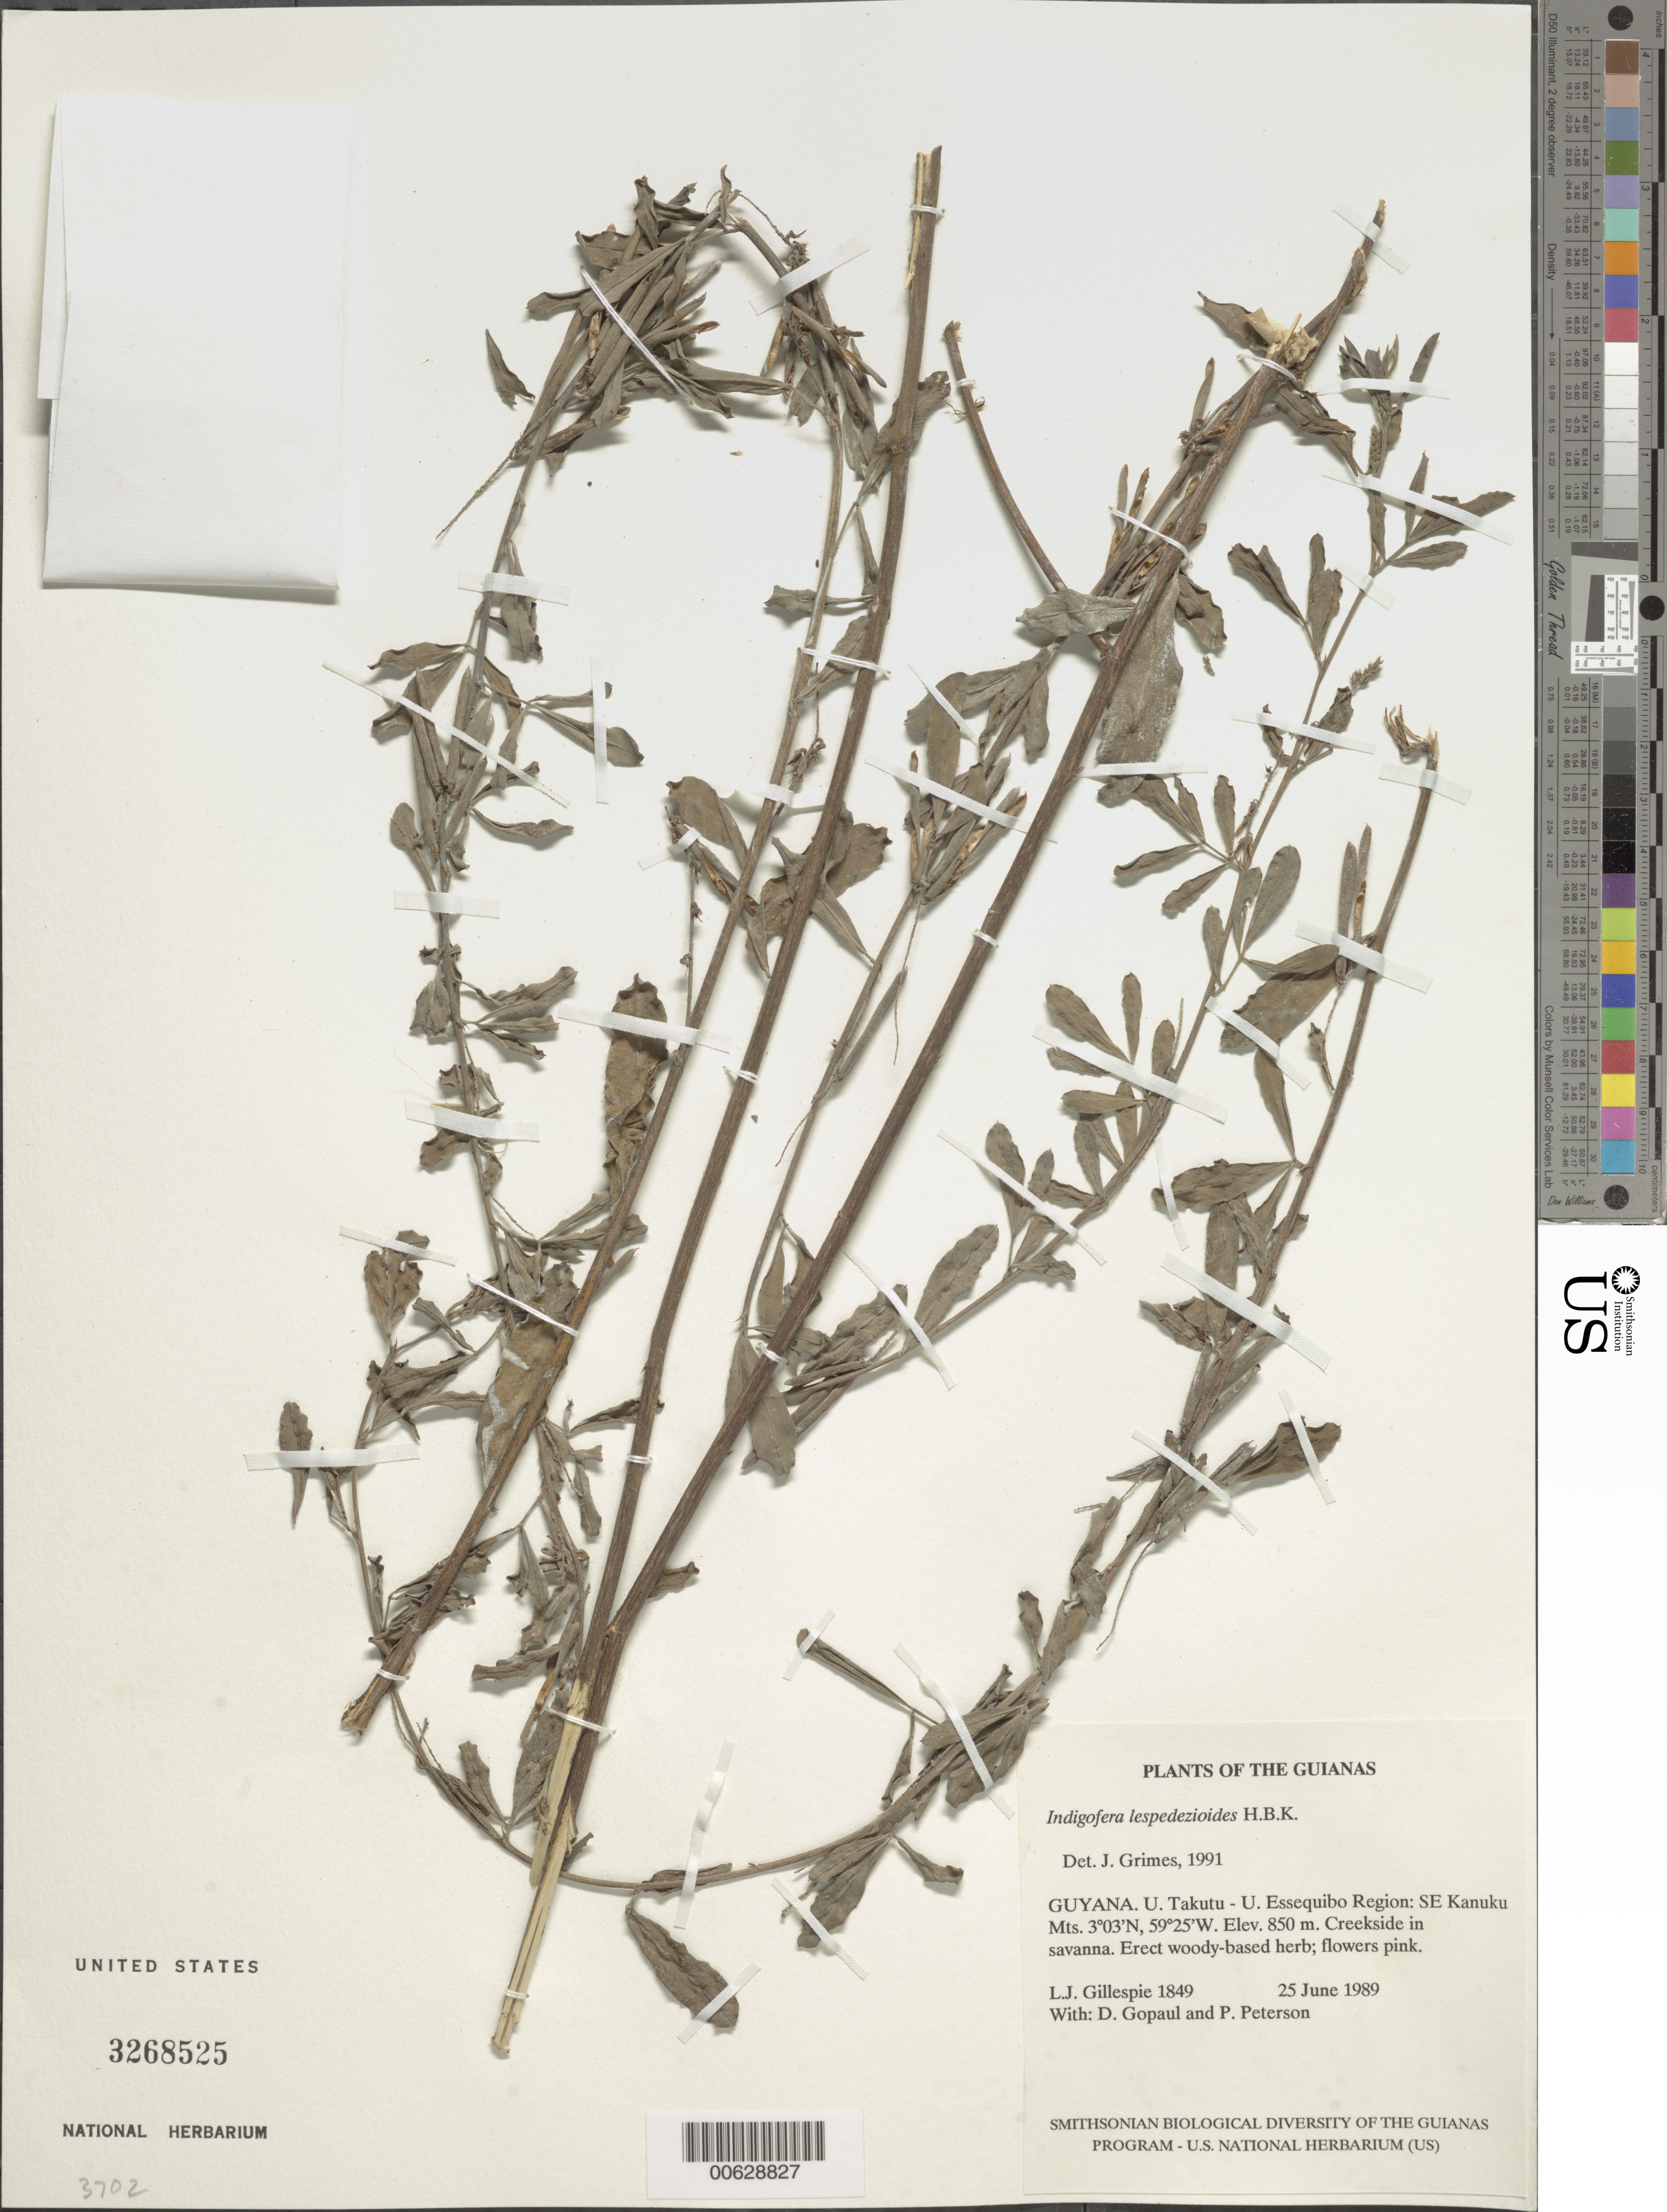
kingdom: Plantae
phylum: Tracheophyta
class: Magnoliopsida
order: Fabales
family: Fabaceae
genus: Indigofera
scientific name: Indigofera lespedezioides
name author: Kunth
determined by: Grimes, J.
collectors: L. J. Gillespie, D. Gopaul & P. M. Peterson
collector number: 1849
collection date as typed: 25 June 1989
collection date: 1989-06-25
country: Guyana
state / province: U. Takutu-U. Essequibo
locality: SE Kanuku Mts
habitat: Creekside in savanna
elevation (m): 250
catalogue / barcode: US 3268525